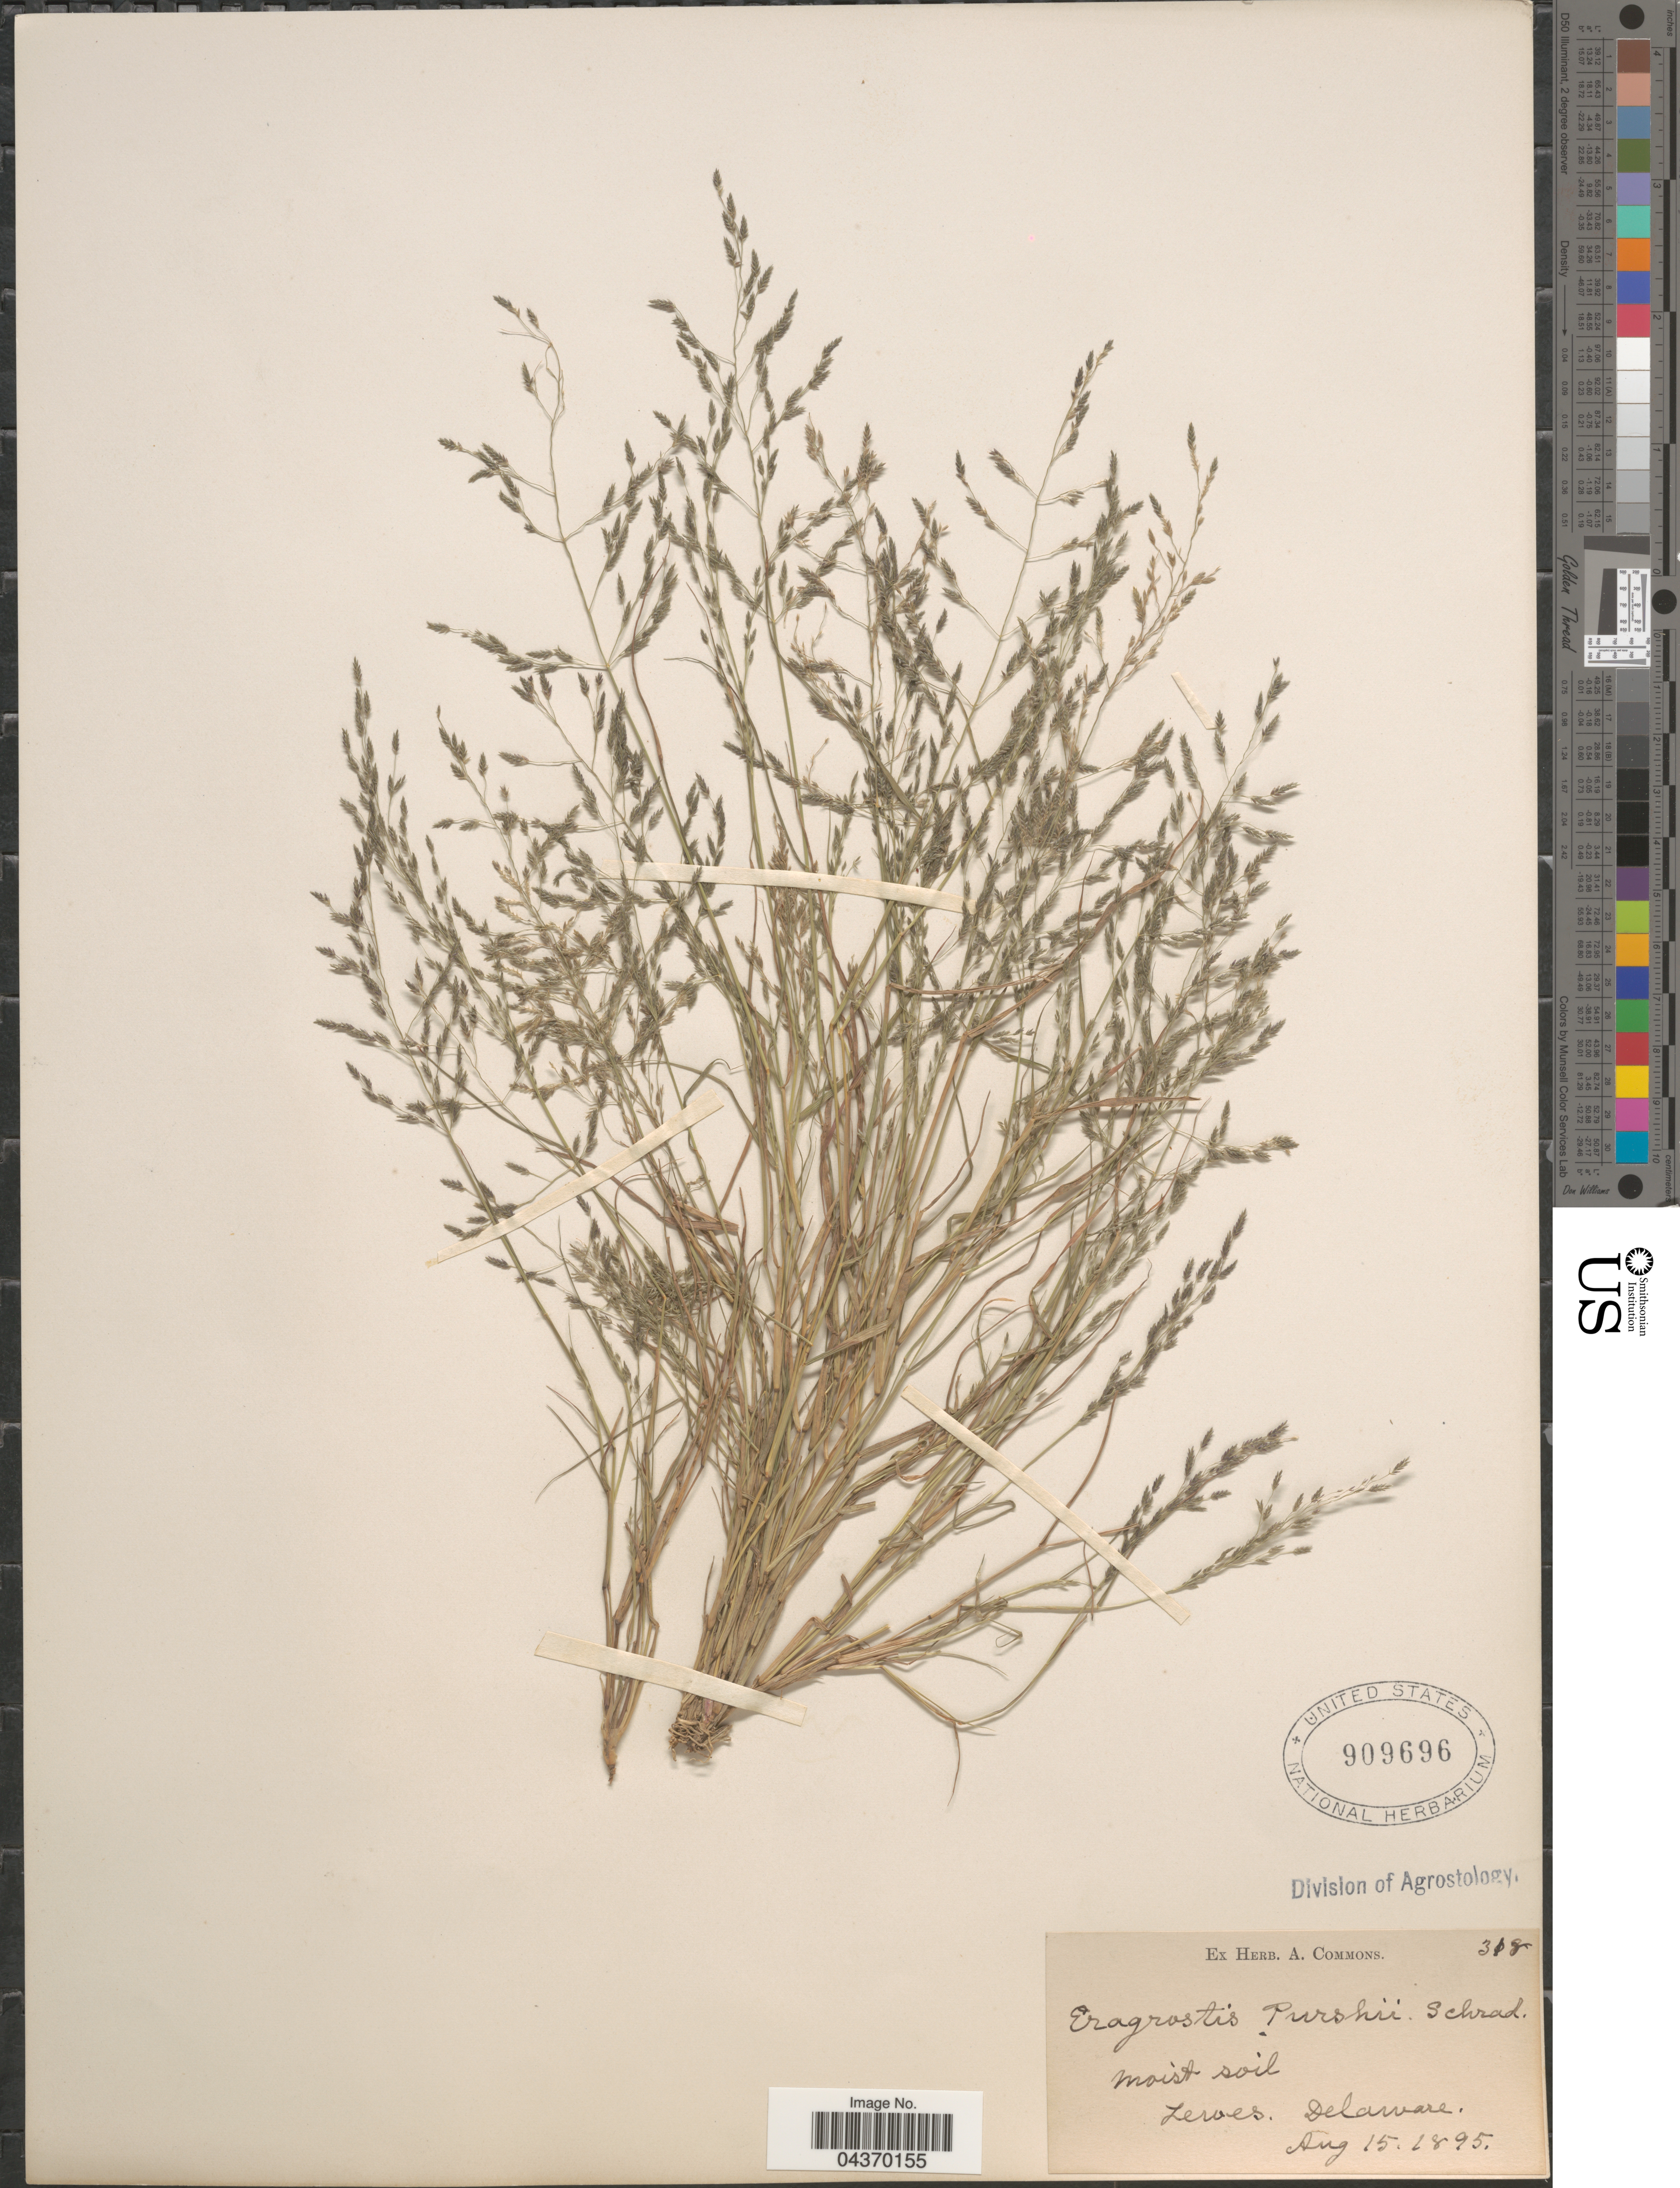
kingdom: Plantae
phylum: Tracheophyta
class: Liliopsida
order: Poales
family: Poaceae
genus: Eragrostis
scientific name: Eragrostis pectinacea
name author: (Michx.) Nees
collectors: ex herb. A. Commons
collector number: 318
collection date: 1895-08-15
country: United States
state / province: Delaware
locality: Lewes.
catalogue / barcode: US 909696